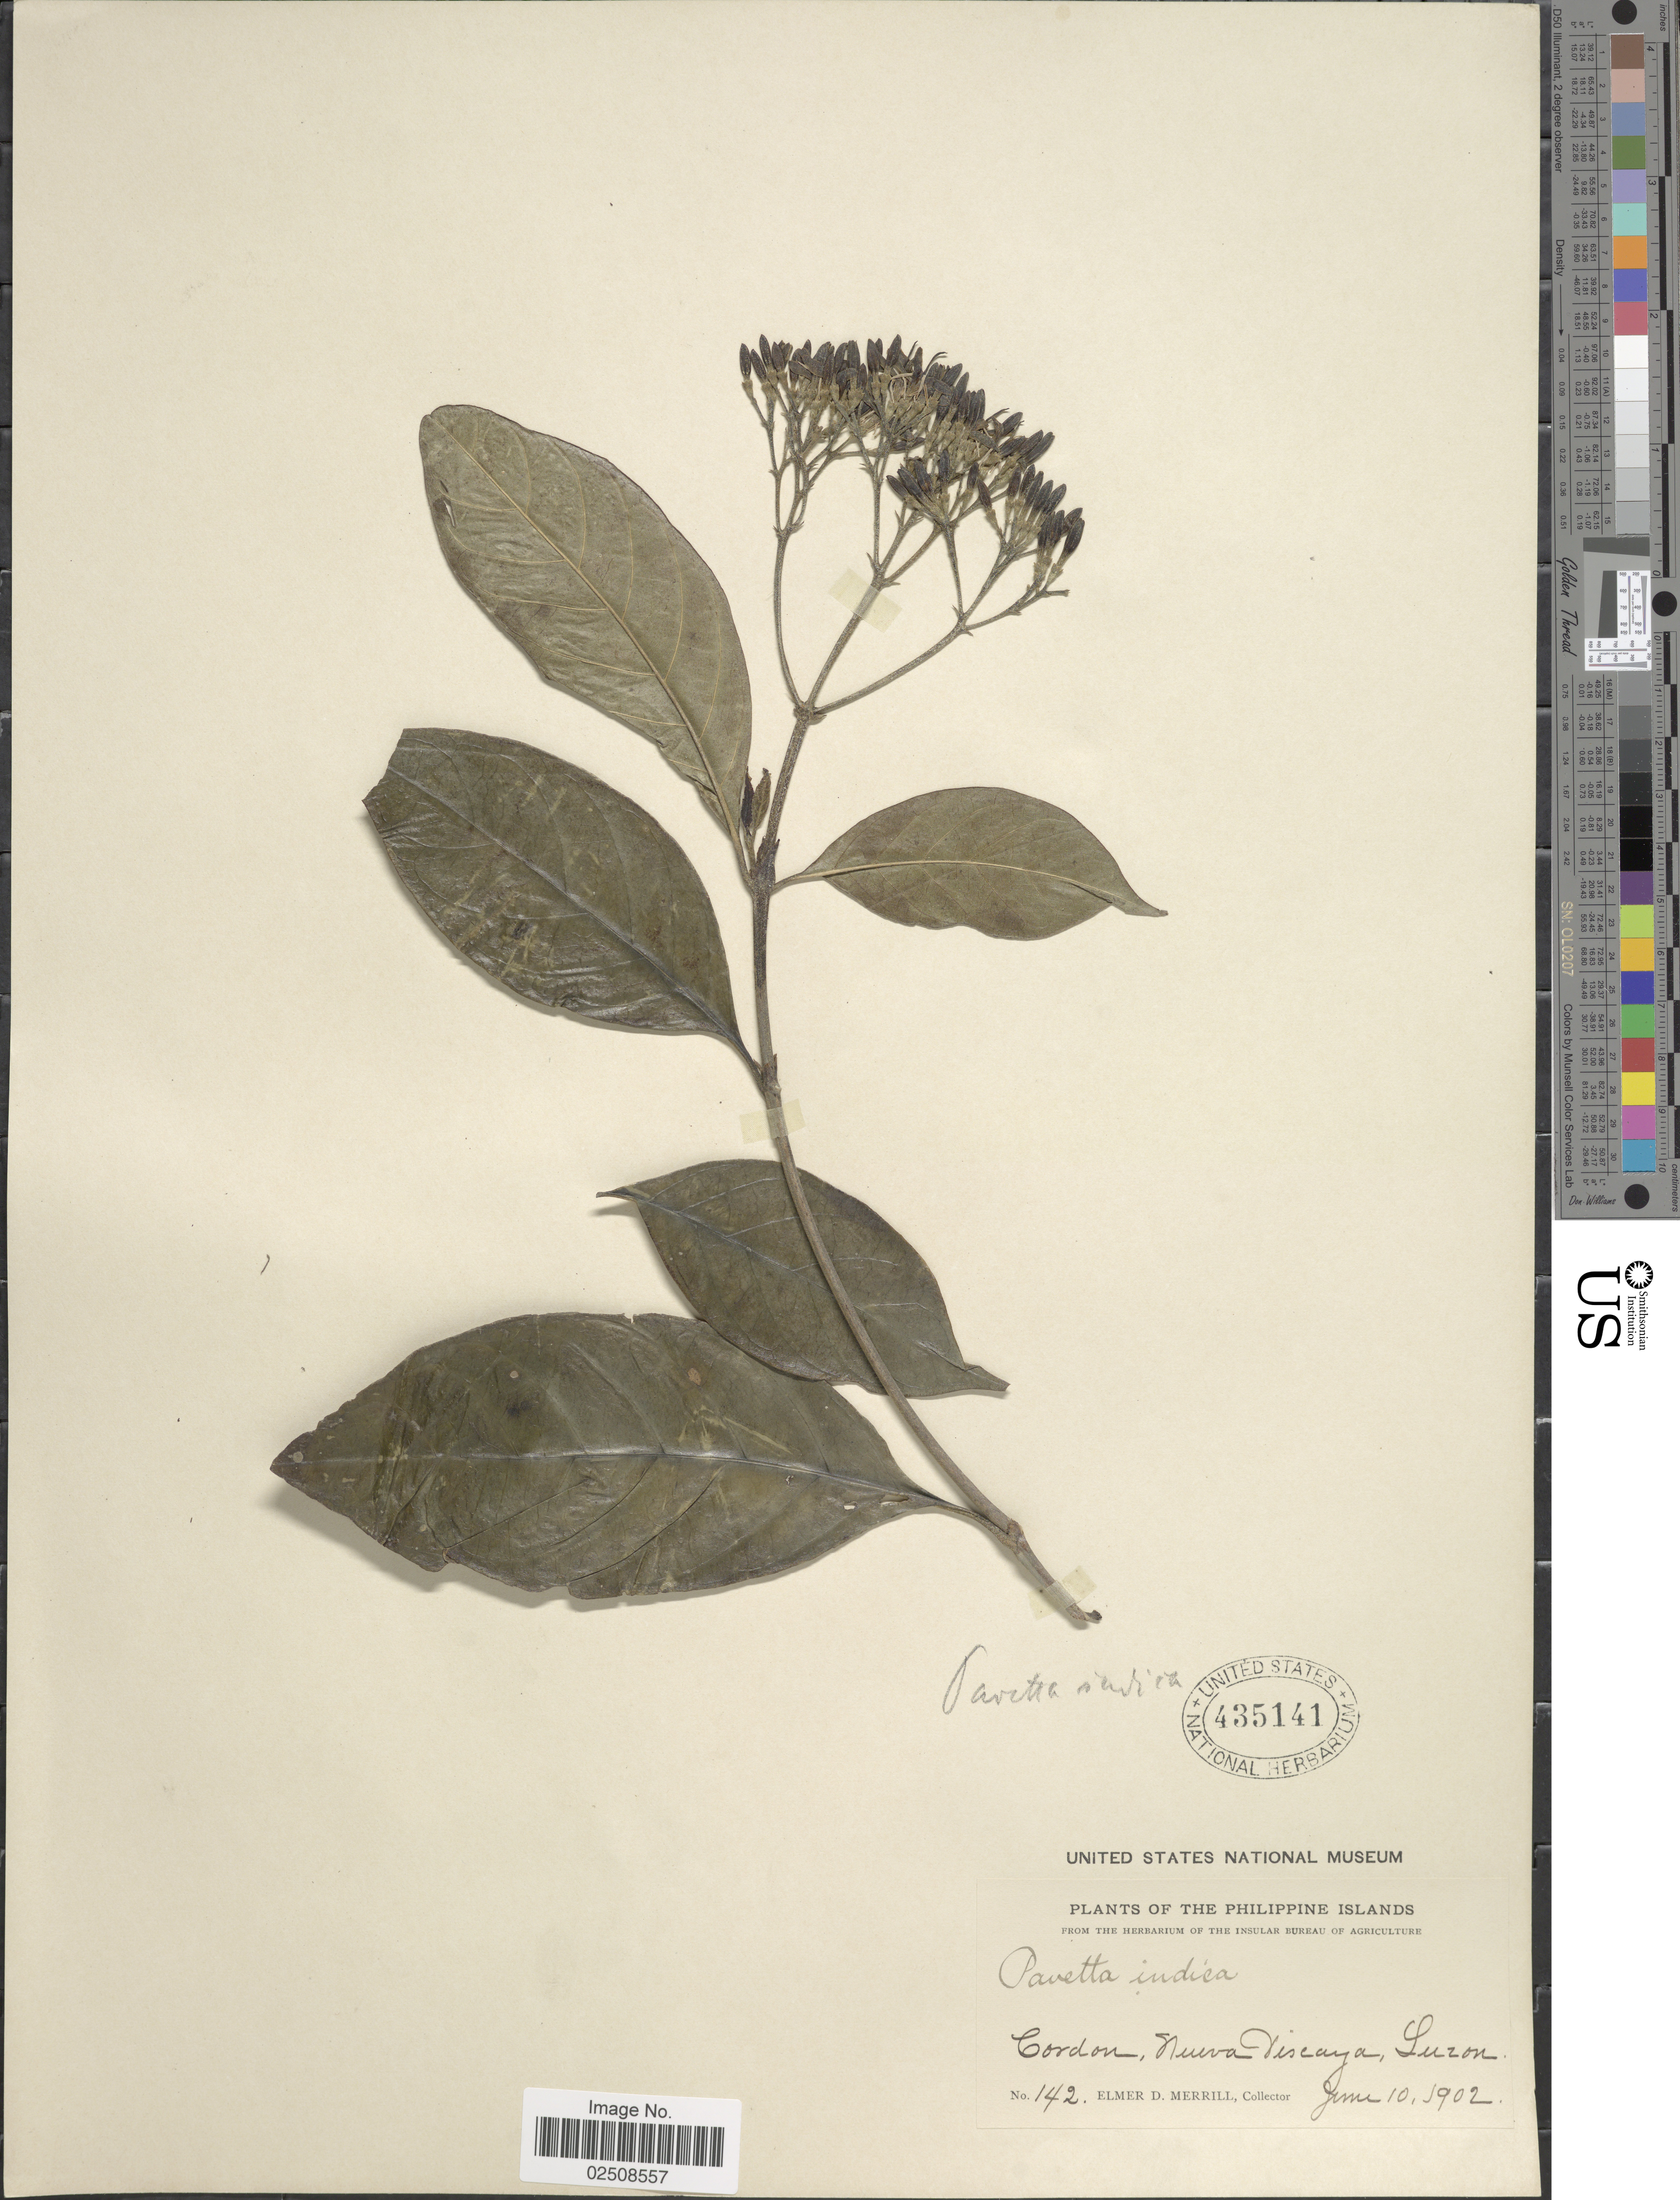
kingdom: Plantae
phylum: Tracheophyta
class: Magnoliopsida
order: Gentianales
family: Rubiaceae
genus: Pavetta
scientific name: Pavetta indica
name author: L.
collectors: E. D. Merrill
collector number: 142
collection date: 1902-06-10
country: Philippines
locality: Philippine Islands. Cordon, Nueva Viscaya, Luzon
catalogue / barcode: US 435141